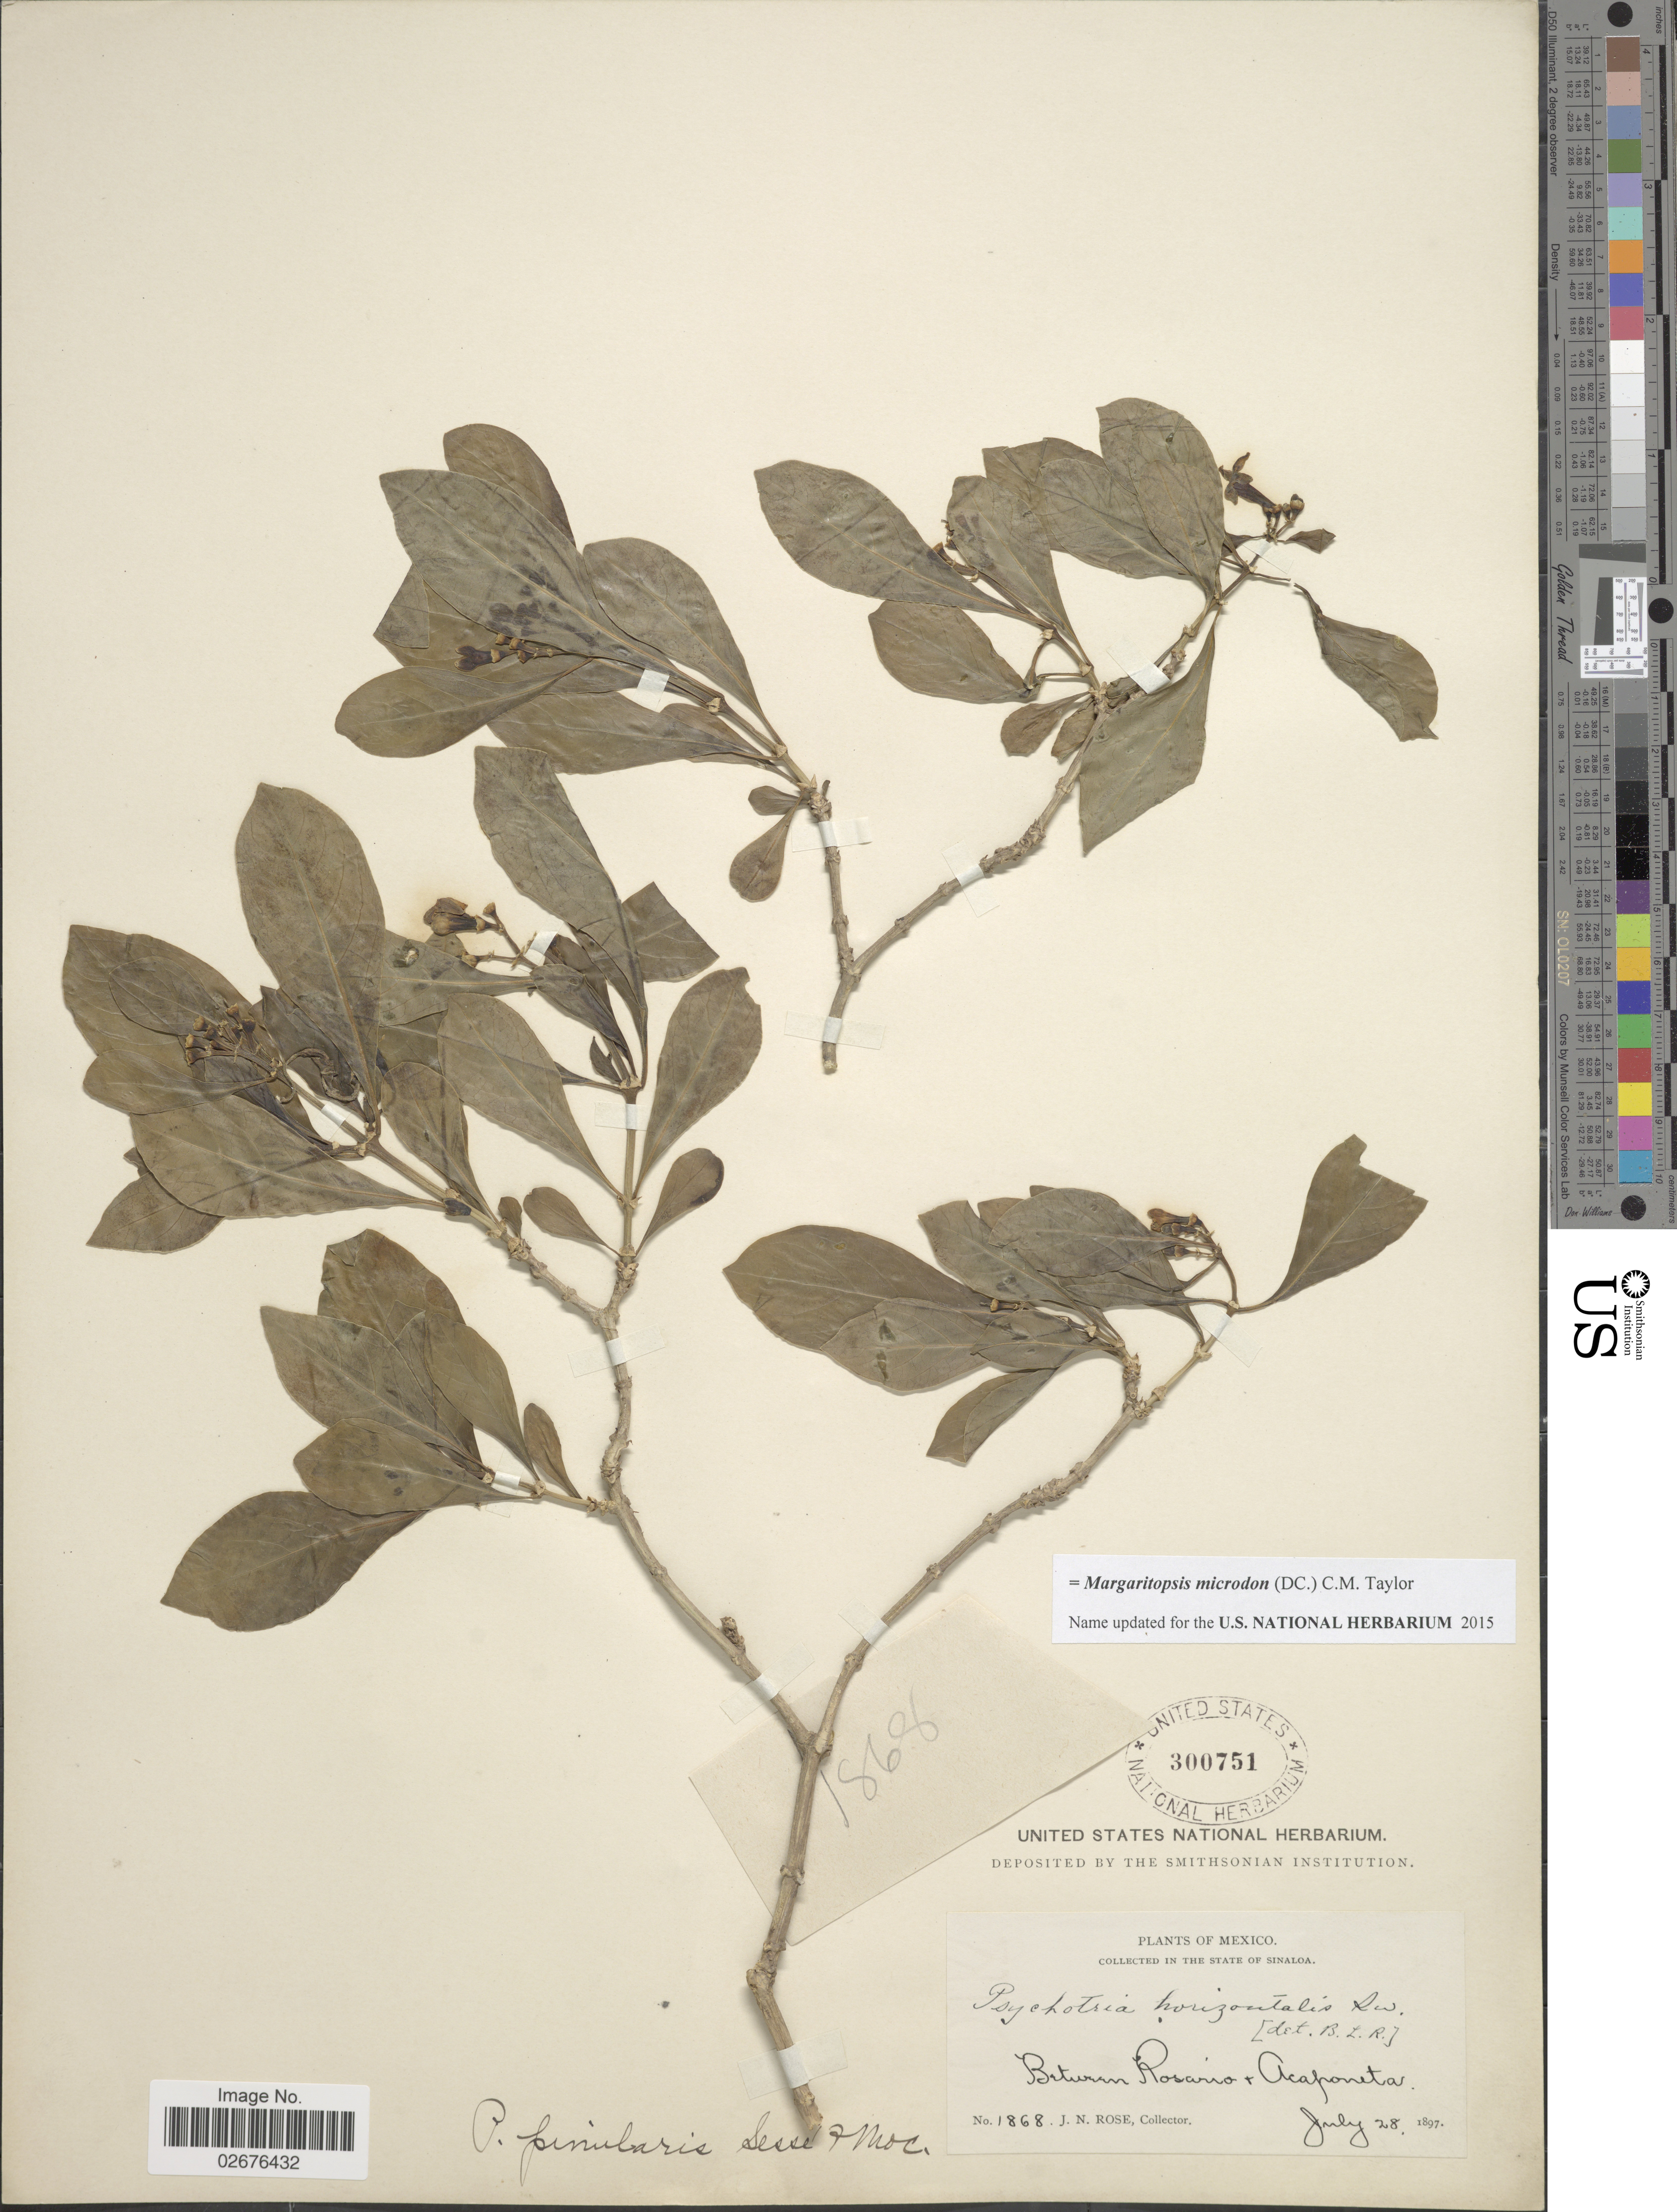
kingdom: Plantae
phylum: Tracheophyta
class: Magnoliopsida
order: Gentianales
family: Rubiaceae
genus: Margaritopsis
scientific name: Margaritopsis microdon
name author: (DC.) C.M. Taylor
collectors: J. N. Rose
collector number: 1868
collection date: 1897-07-28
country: Mexico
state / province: Sinaloa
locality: Between Rosario + Acaponeta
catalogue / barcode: US 300751